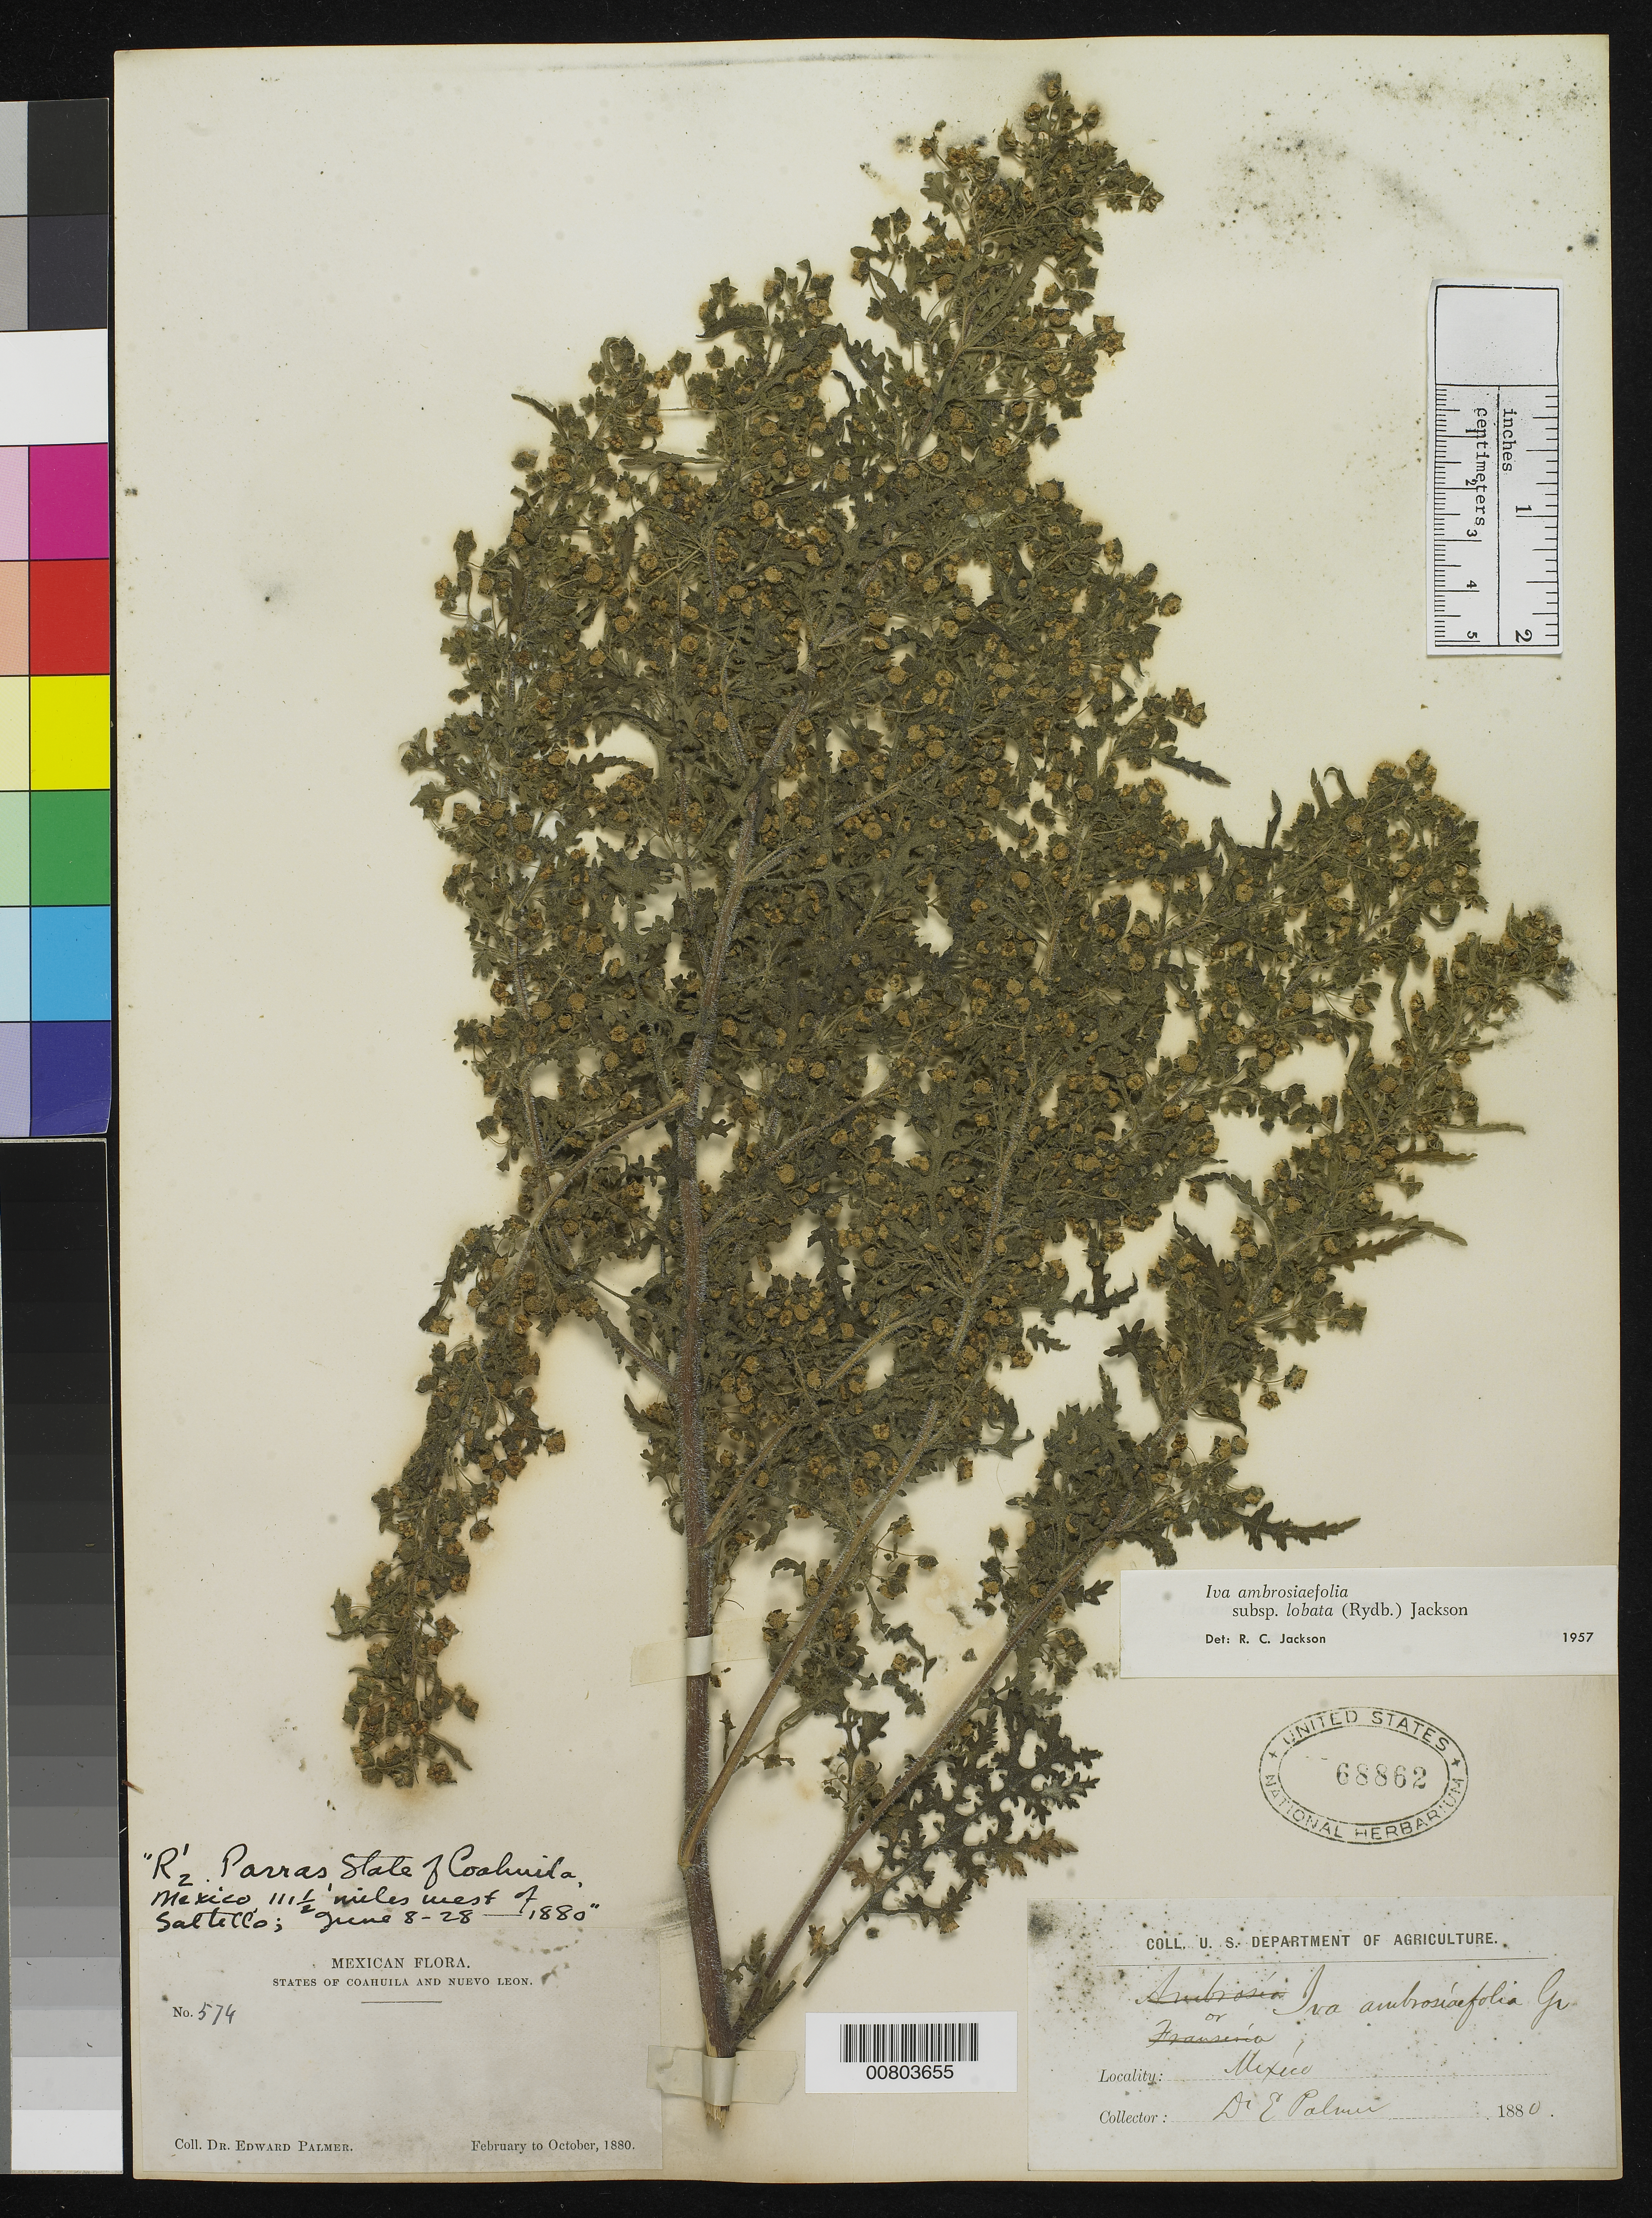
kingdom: Plantae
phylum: Tracheophyta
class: Magnoliopsida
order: Asterales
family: Asteraceae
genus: Iva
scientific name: Iva ambrosiifolia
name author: (A. Gray) A. Gray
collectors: E. Palmer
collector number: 574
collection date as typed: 08 Jun 1880 to 28 Jun 1880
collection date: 1880-06-08/1880-06-28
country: Mexico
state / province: Coahuila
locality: R12. Parras, Coahuila, 111½ miles west of Saltillo.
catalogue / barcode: US 68862